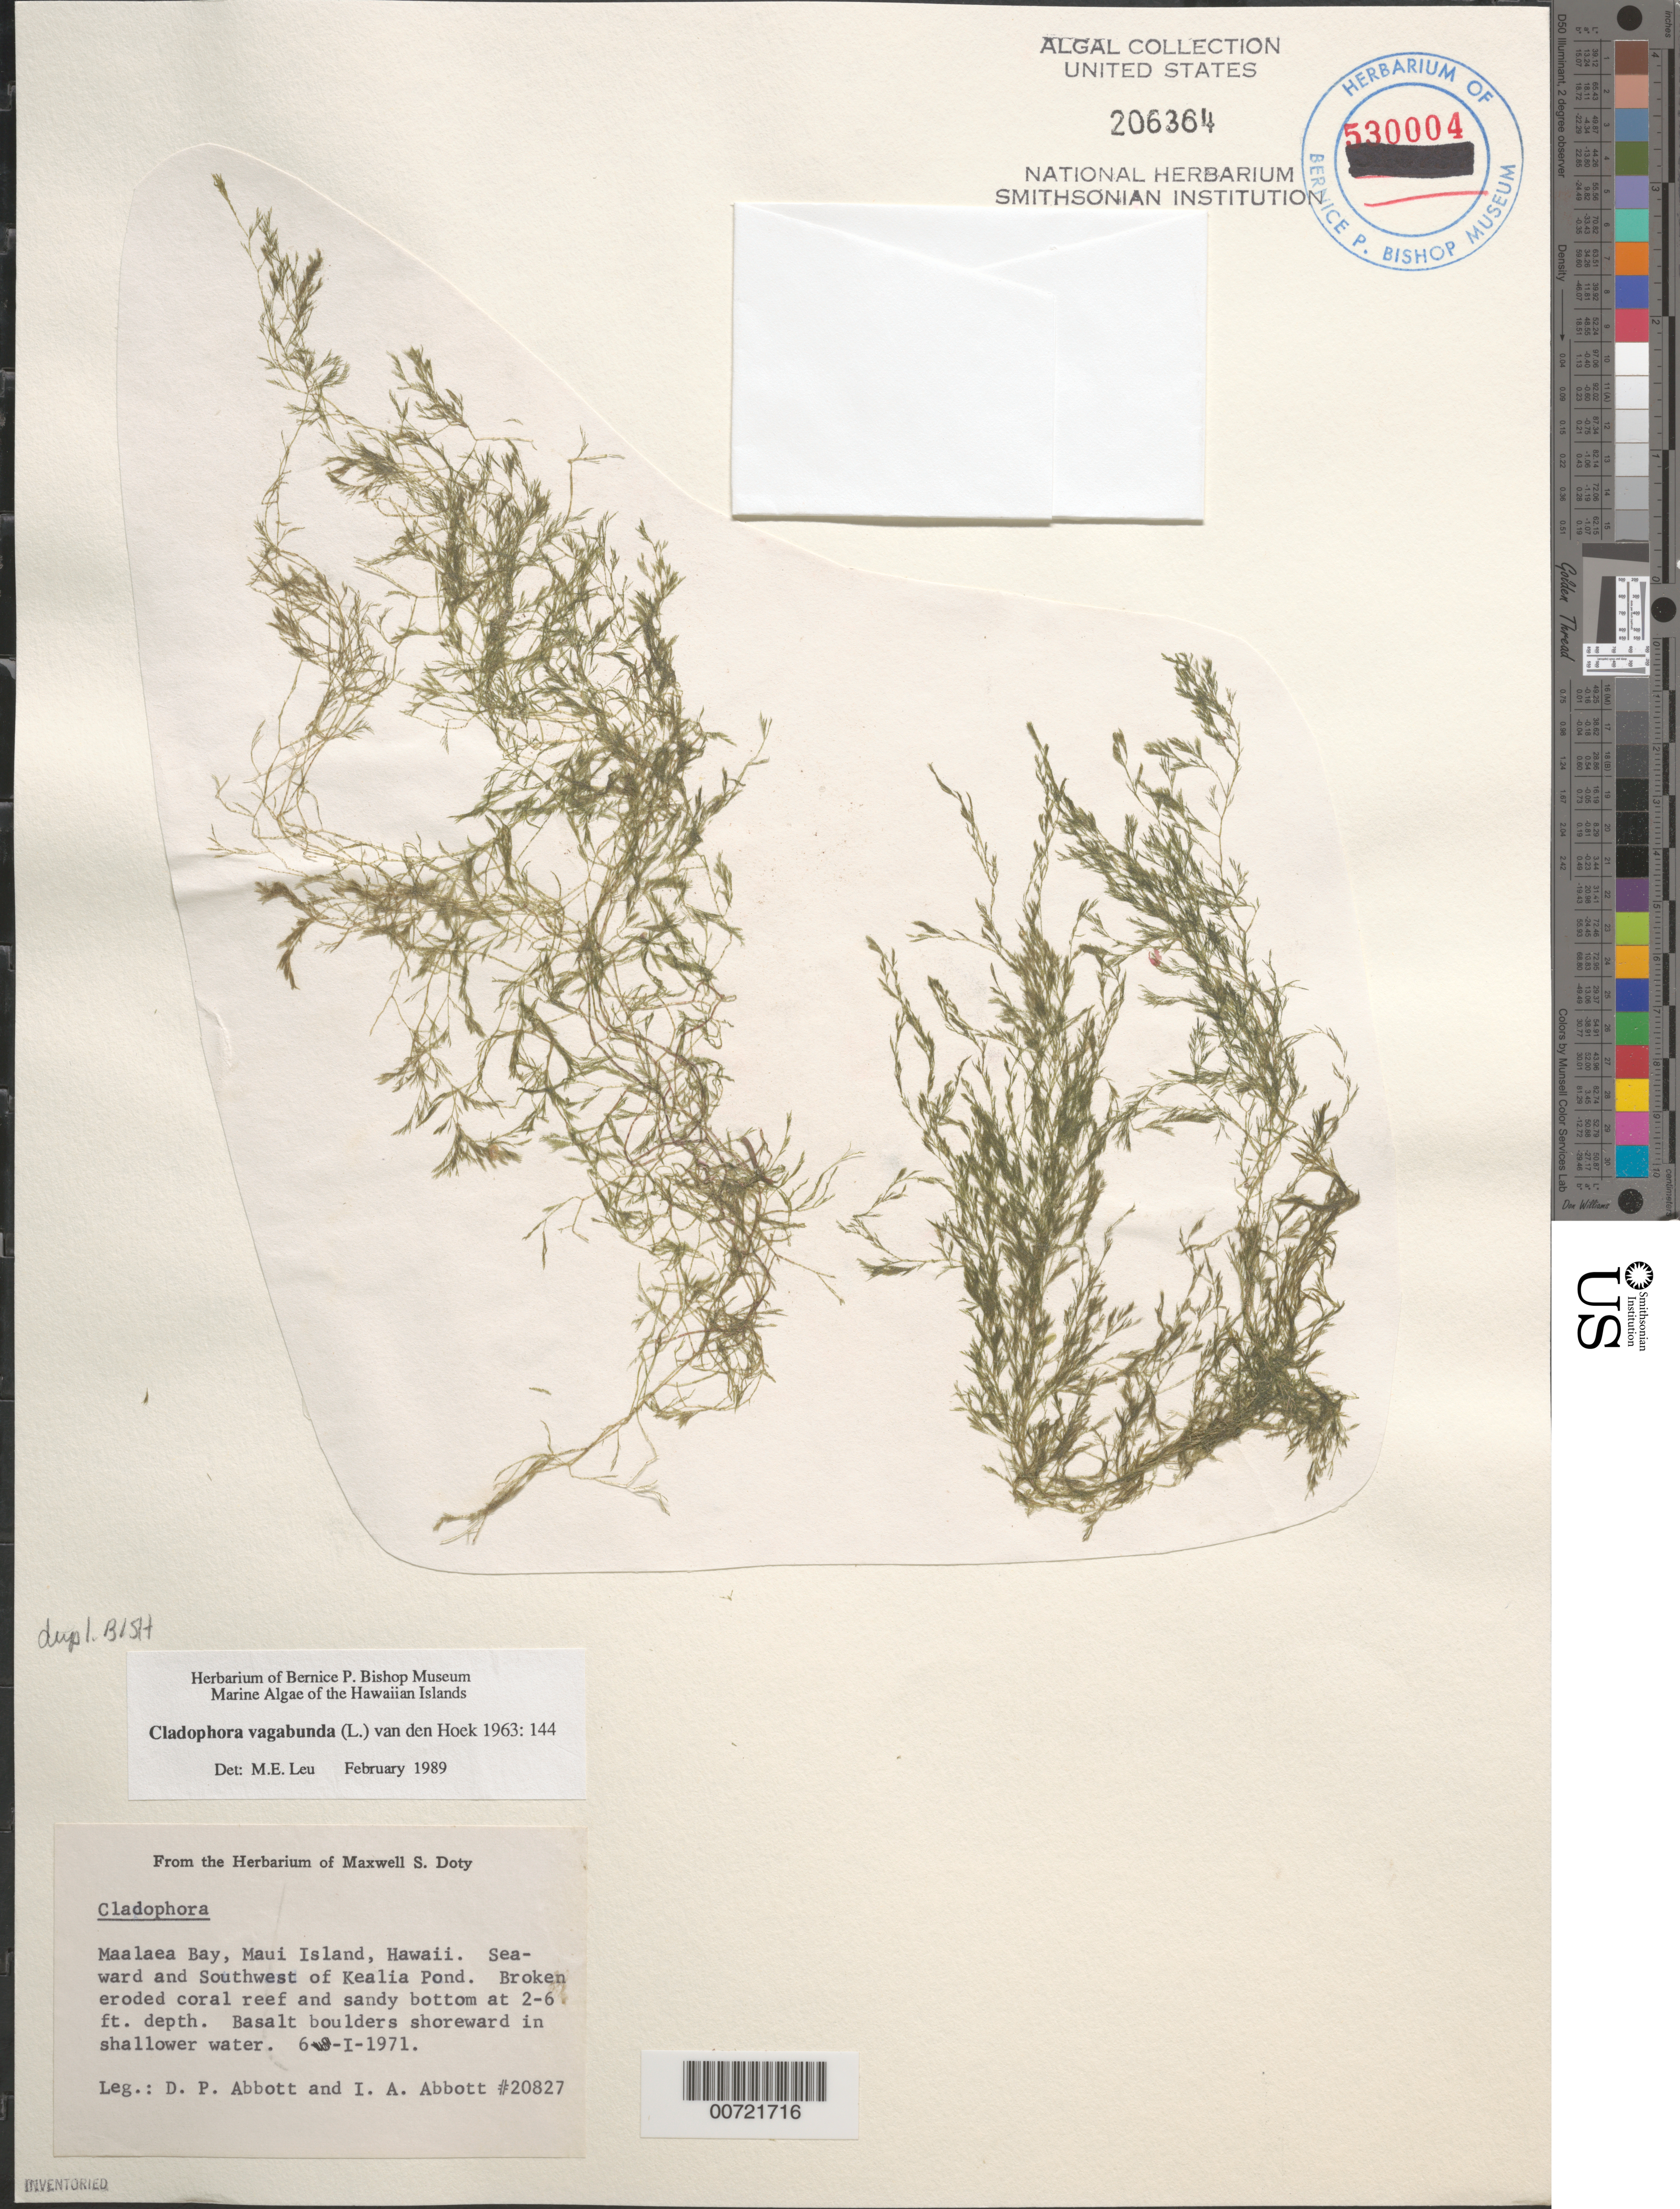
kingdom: Plantae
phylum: Chlorophyta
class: Ulvophyceae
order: Cladophorales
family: Cladophoraceae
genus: Cladophora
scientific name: Cladophora vagabunda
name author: (L.) C. Hoek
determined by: Leu, M. E.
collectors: D. P. Abbott & I. A. Abbott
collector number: IAA 20827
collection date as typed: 06 Jan 1971 to 8 Jan 1971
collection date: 1971-01-06/1971-01-08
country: United States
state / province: Hawaii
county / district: Maui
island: Maui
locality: Maalaea Bay, seaward and southwest of Kealia Pond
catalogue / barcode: US 206364